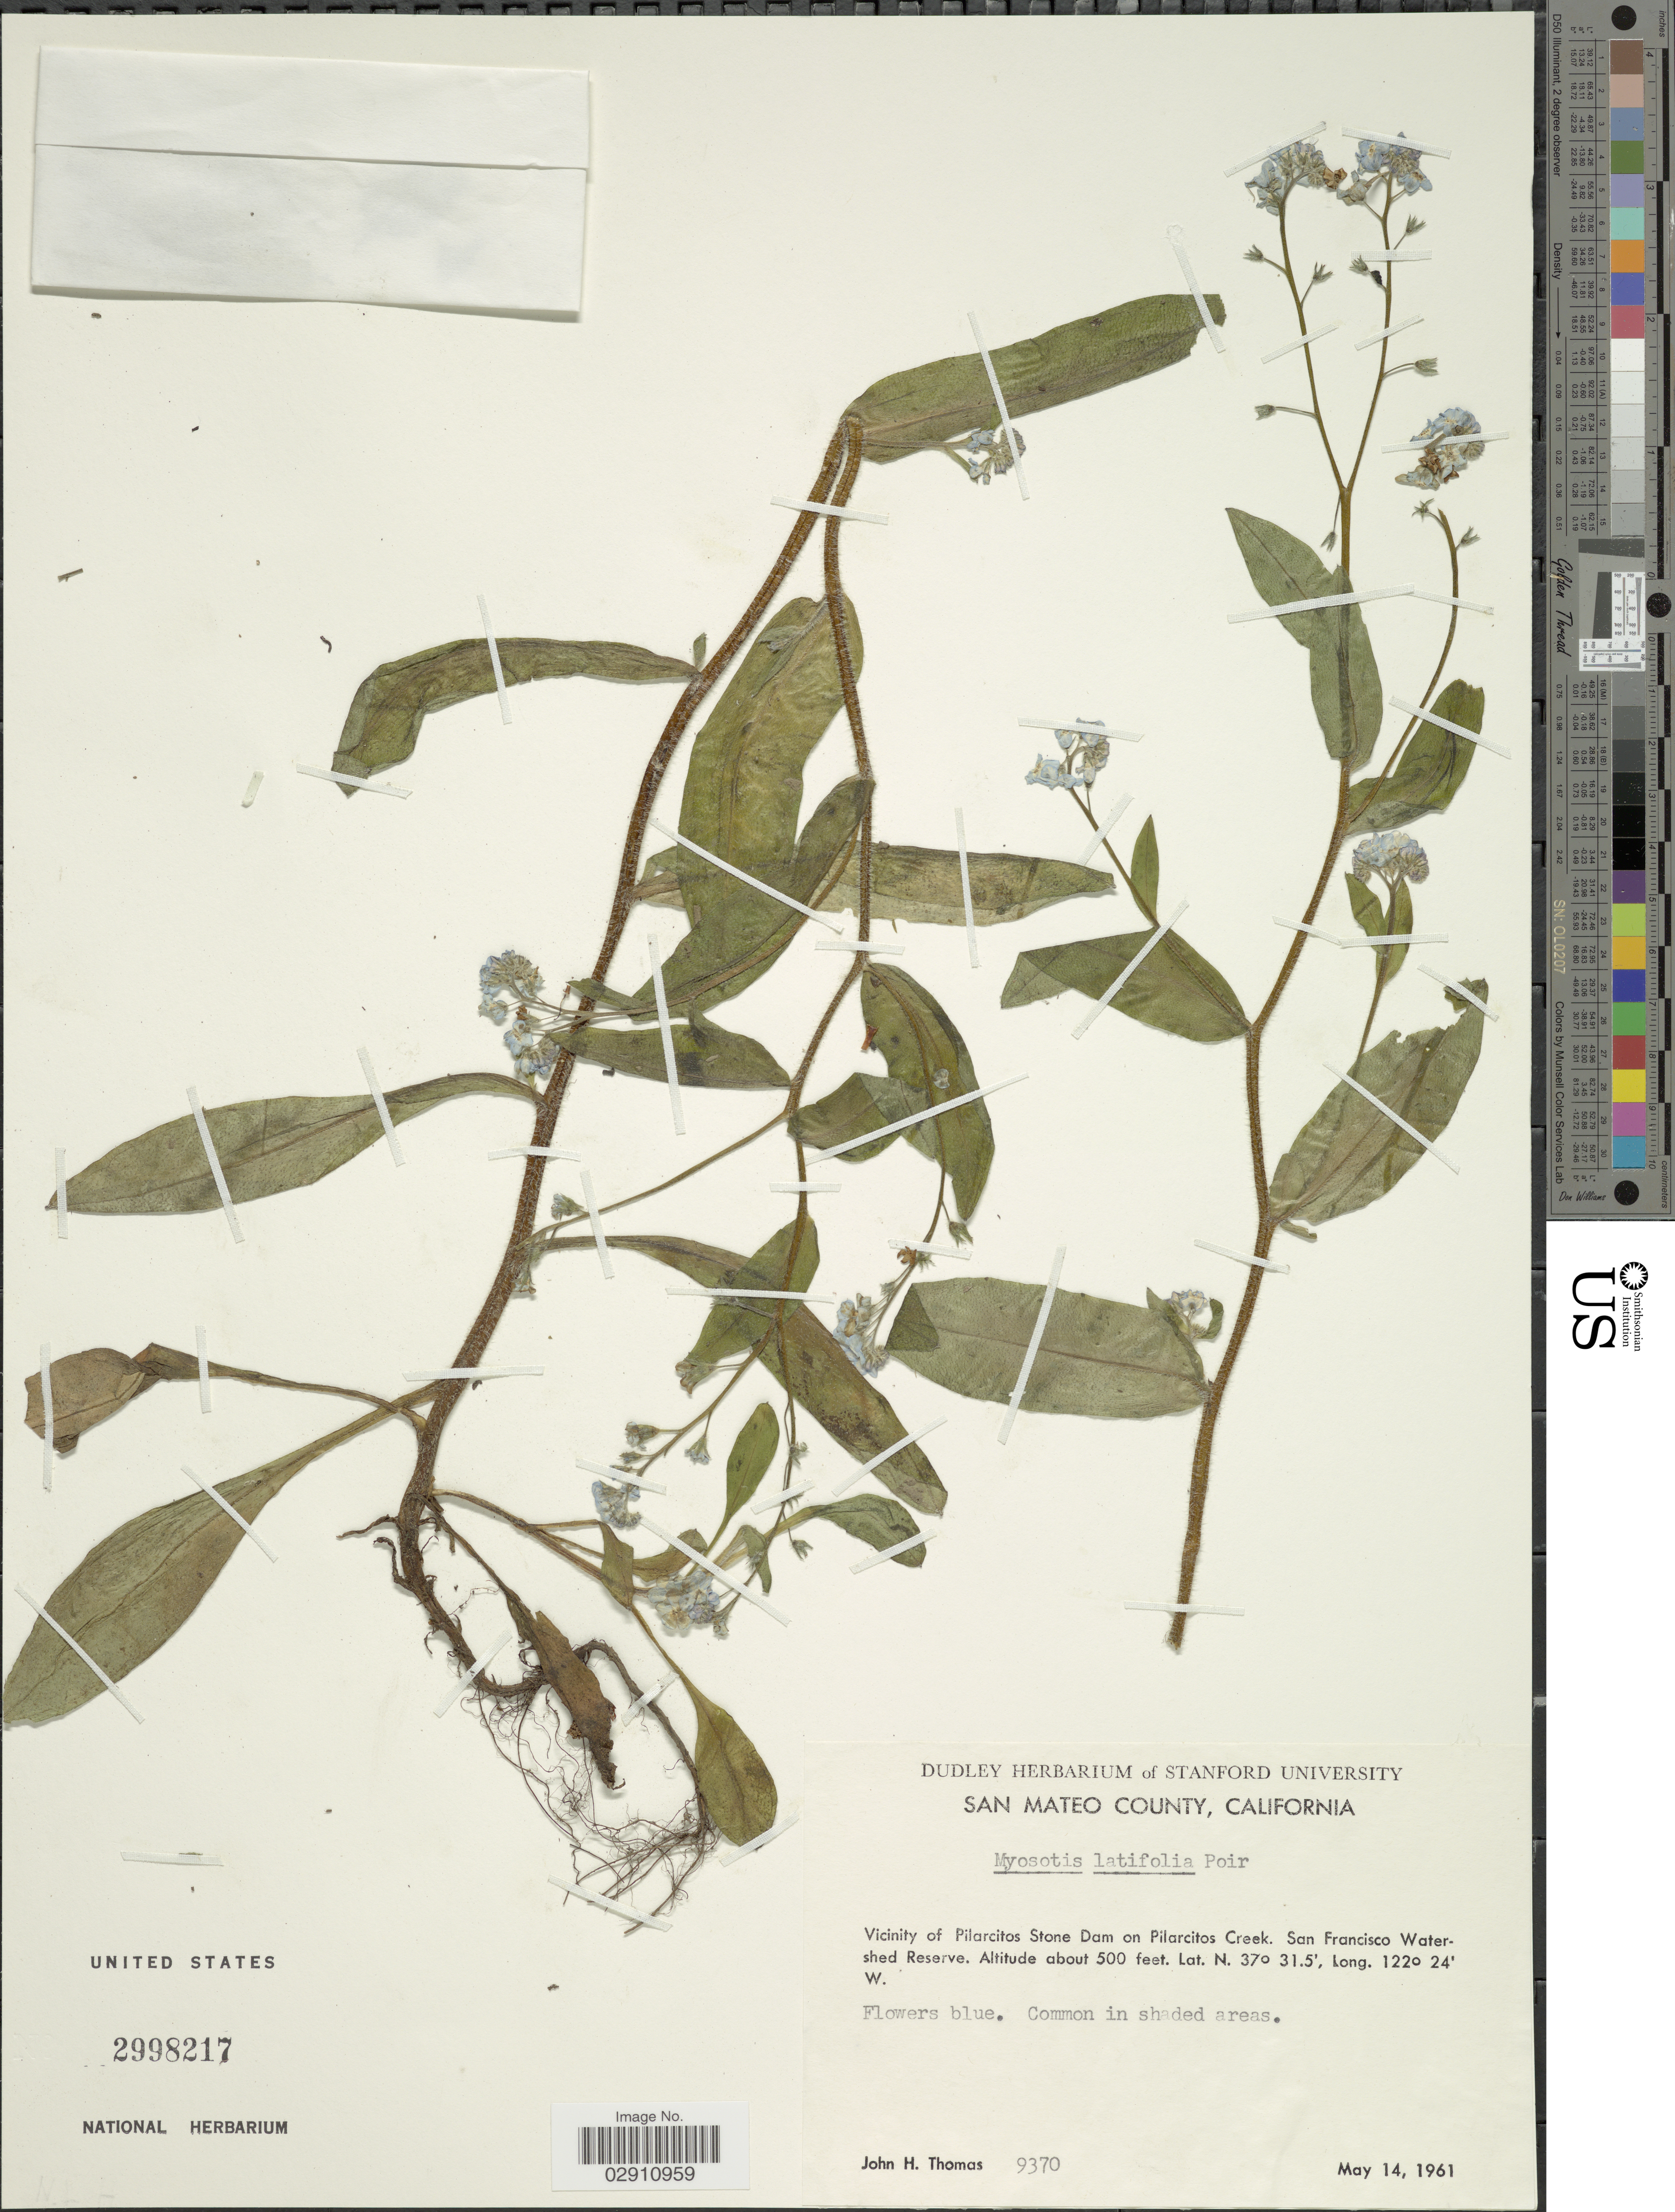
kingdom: Plantae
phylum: Tracheophyta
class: Magnoliopsida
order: Boraginales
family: Boraginaceae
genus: Myosotis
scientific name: Myosotis latifolia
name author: Poir.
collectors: J. H. Thomas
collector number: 9370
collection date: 1961-05-14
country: United States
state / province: California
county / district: San Mateo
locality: San Mateo County. Vicinity of Pilarcitos Stone Dam on Pilarcitos Creek. San Francisco Watershed Reserve.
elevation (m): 152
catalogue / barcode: US 2998217